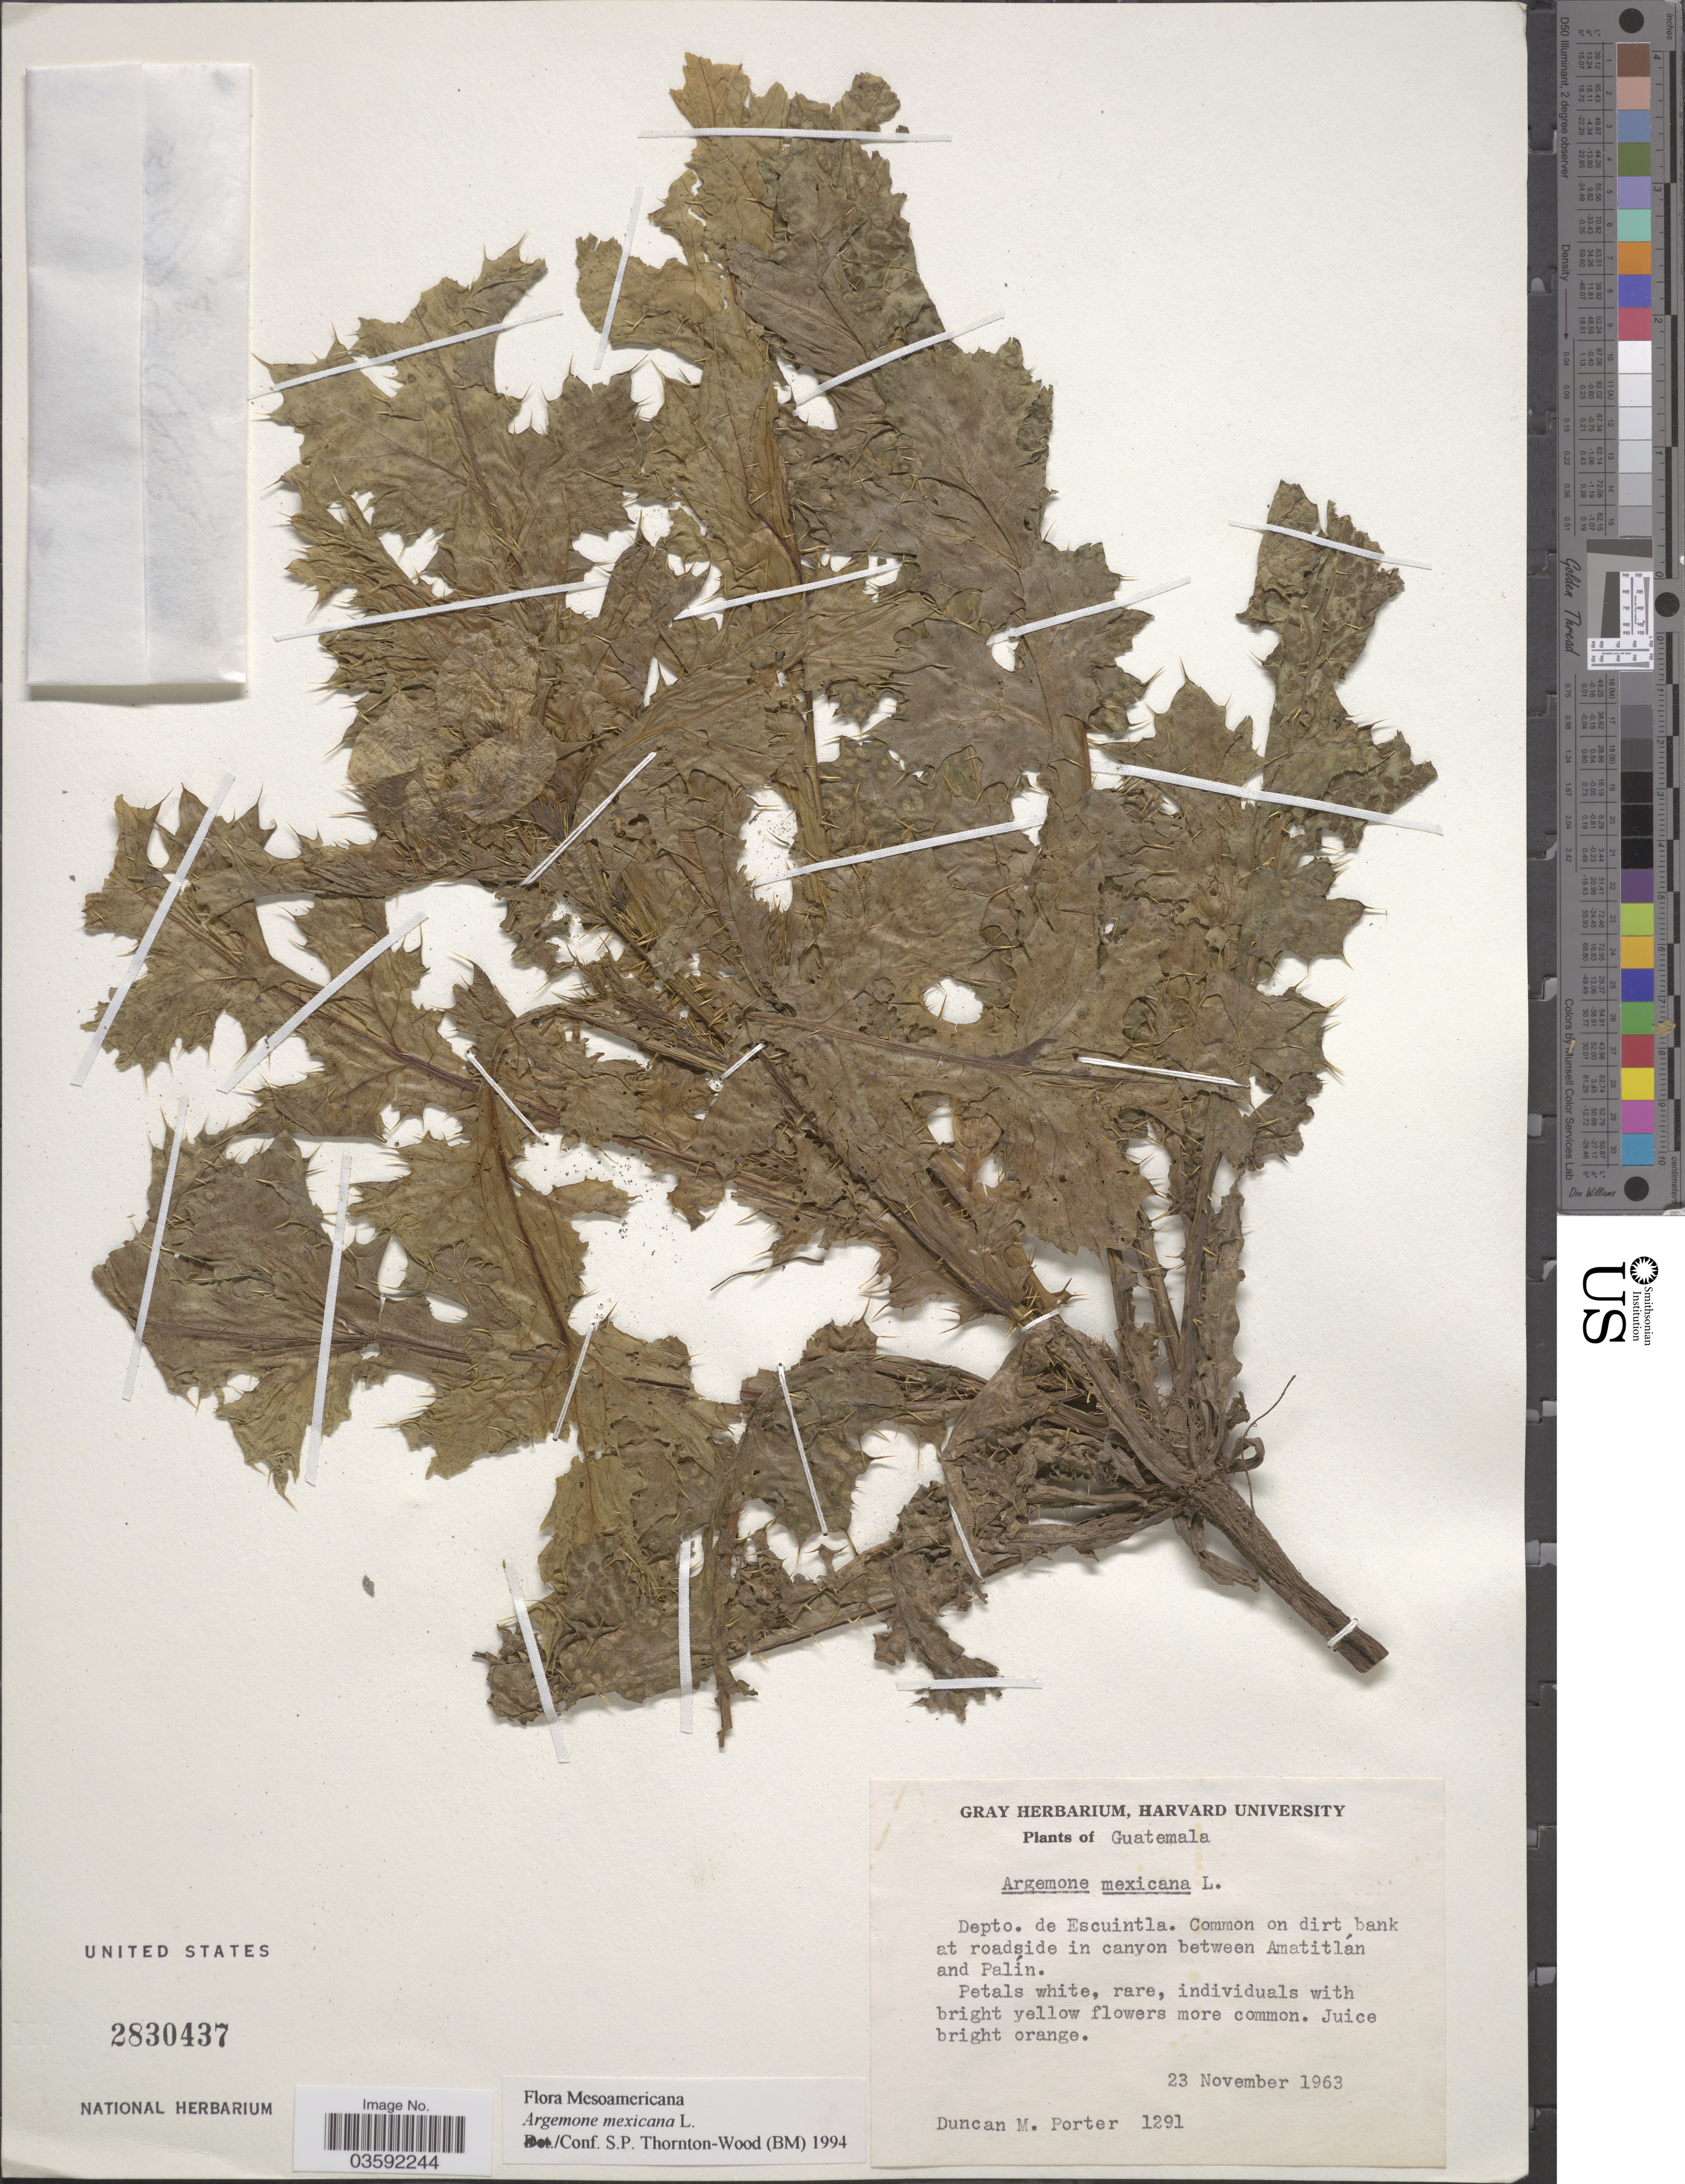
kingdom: Plantae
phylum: Tracheophyta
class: Magnoliopsida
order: Ranunculales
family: Papaveraceae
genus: Argemone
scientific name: Argemone mexicana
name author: L.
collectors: D. M. Porter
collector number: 1291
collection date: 1963-11-23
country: Guatemala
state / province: Escuintla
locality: Depto. de Escuintla. Common on dirt bank at roadside in canyon between Amatitlán and Palín.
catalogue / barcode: US 2830437